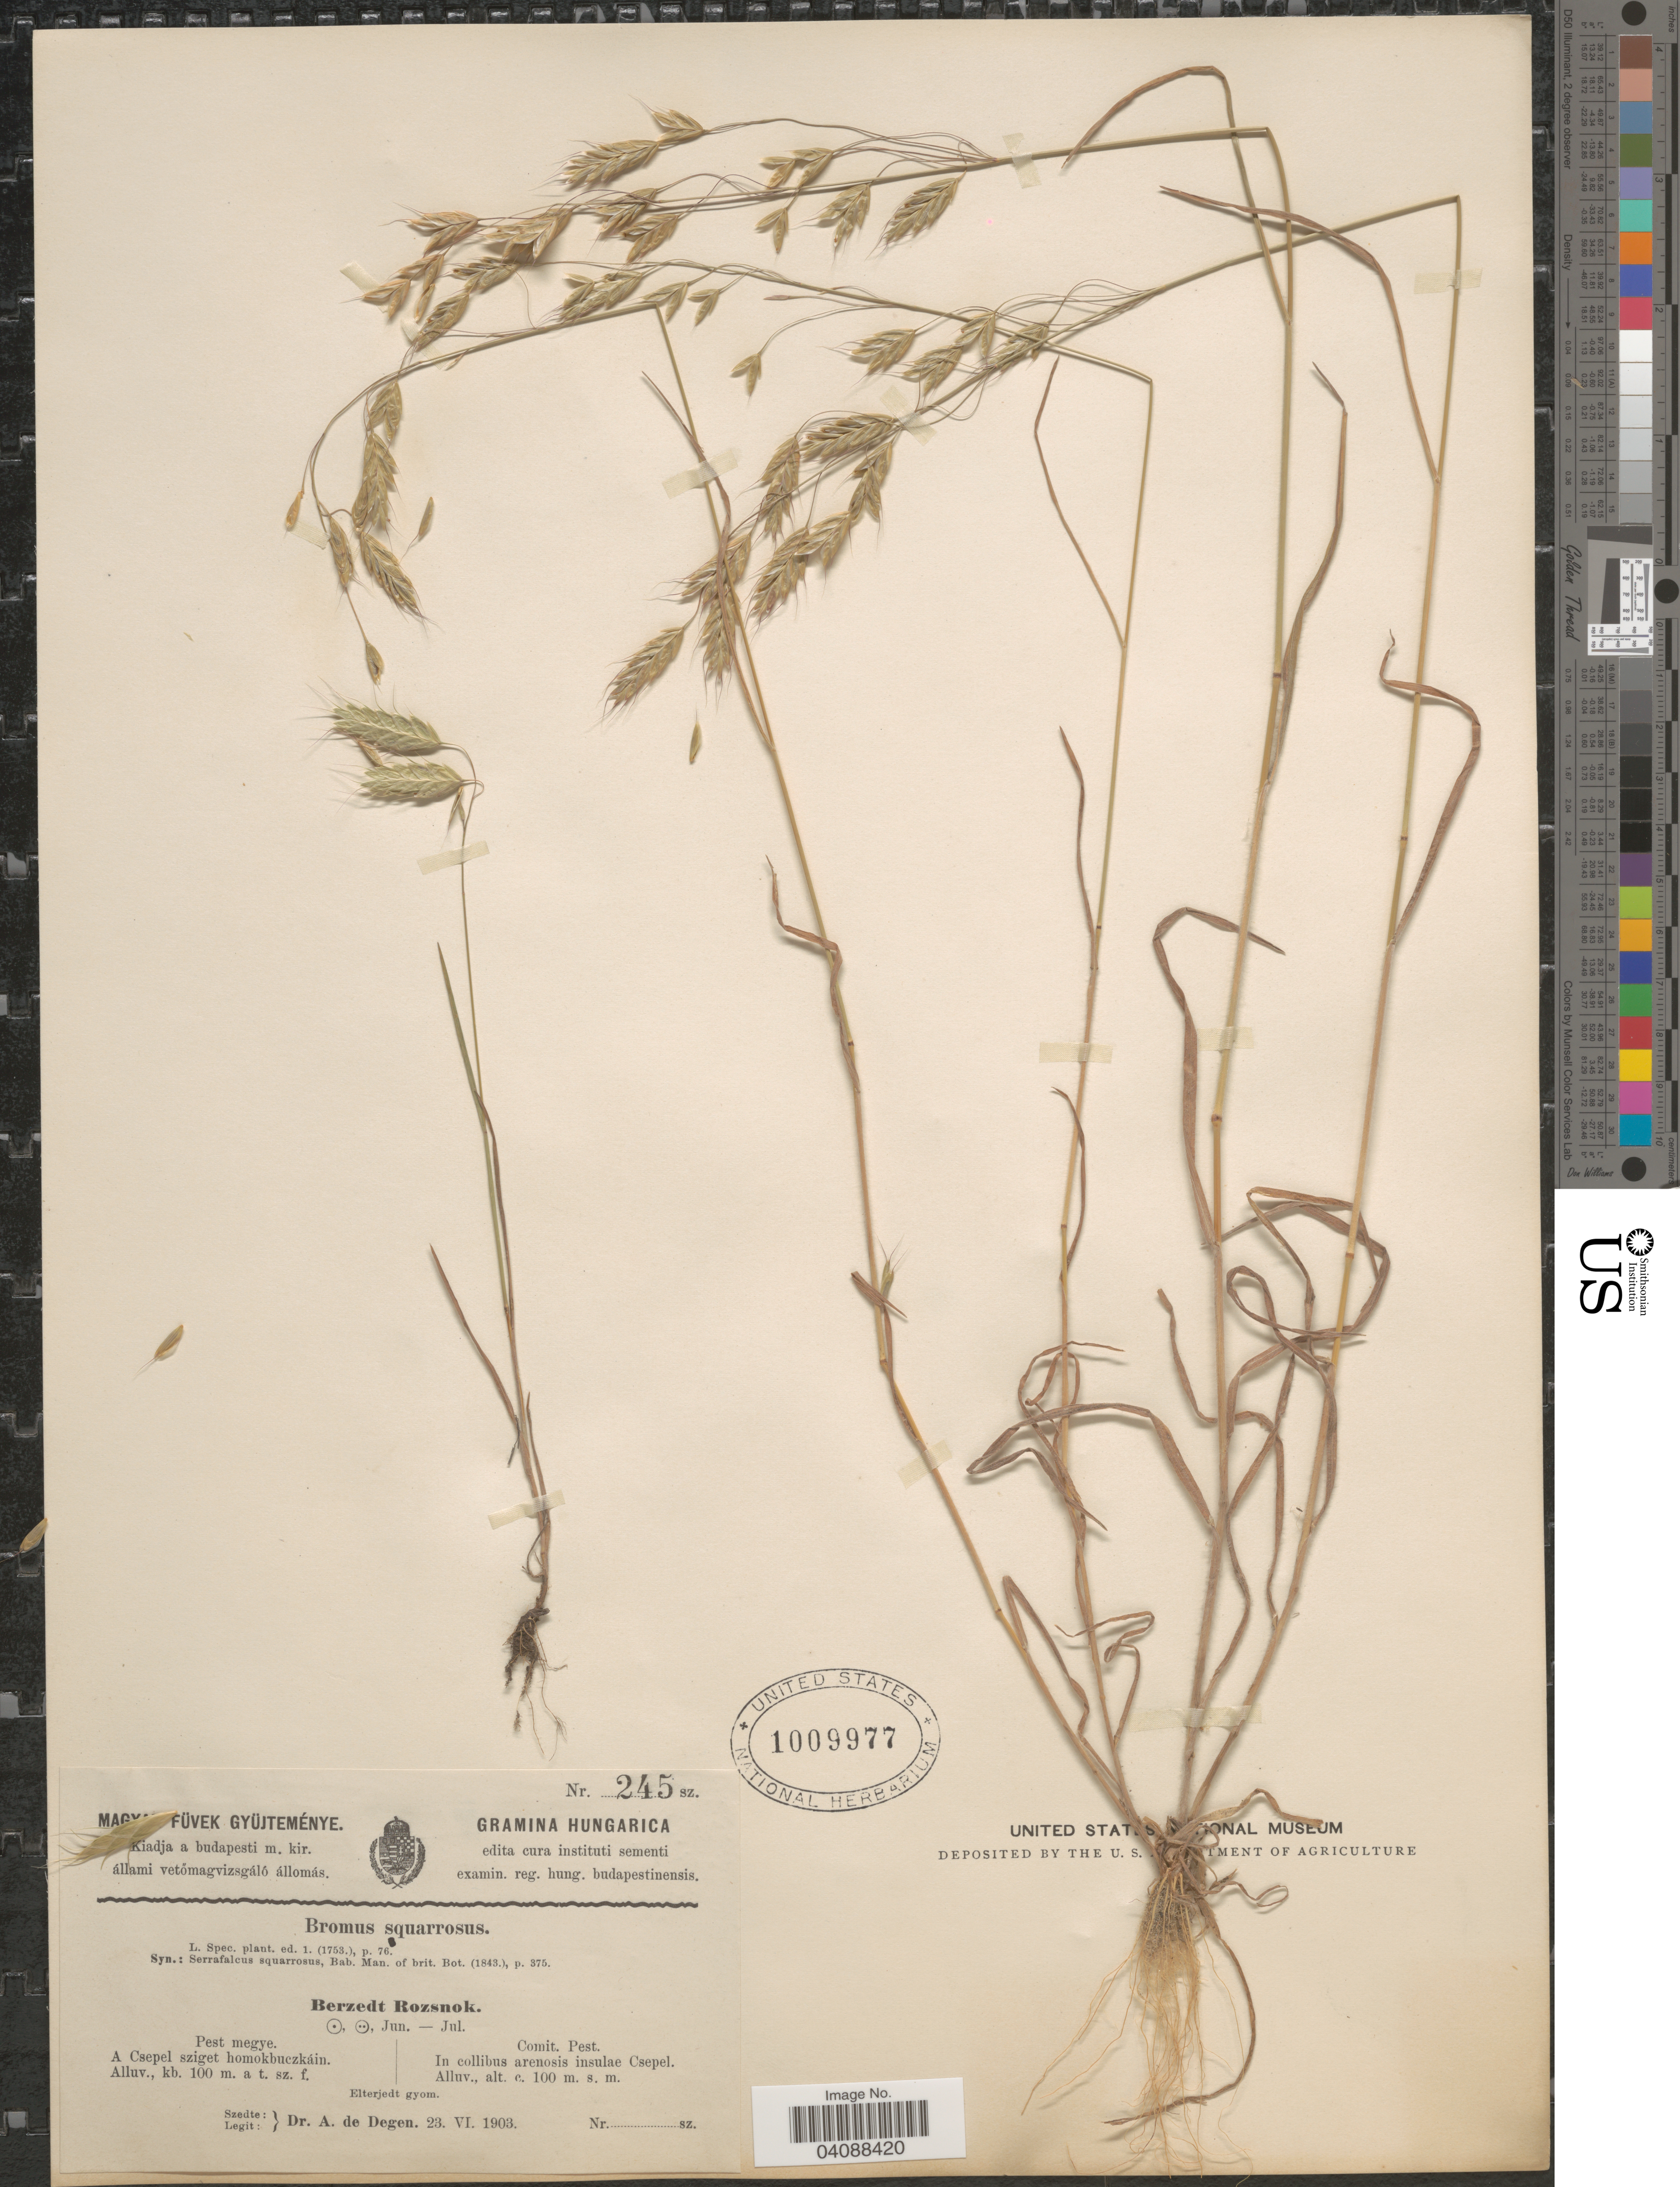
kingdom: Plantae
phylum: Tracheophyta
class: Liliopsida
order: Poales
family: Poaceae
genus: Bromus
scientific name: Bromus squarrosus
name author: L.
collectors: A. Degen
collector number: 245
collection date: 1903-06-23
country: Hungary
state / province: Pest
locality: Comit. Pest. In collibus arenosis insulae Csepel.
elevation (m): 100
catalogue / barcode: US 1009977